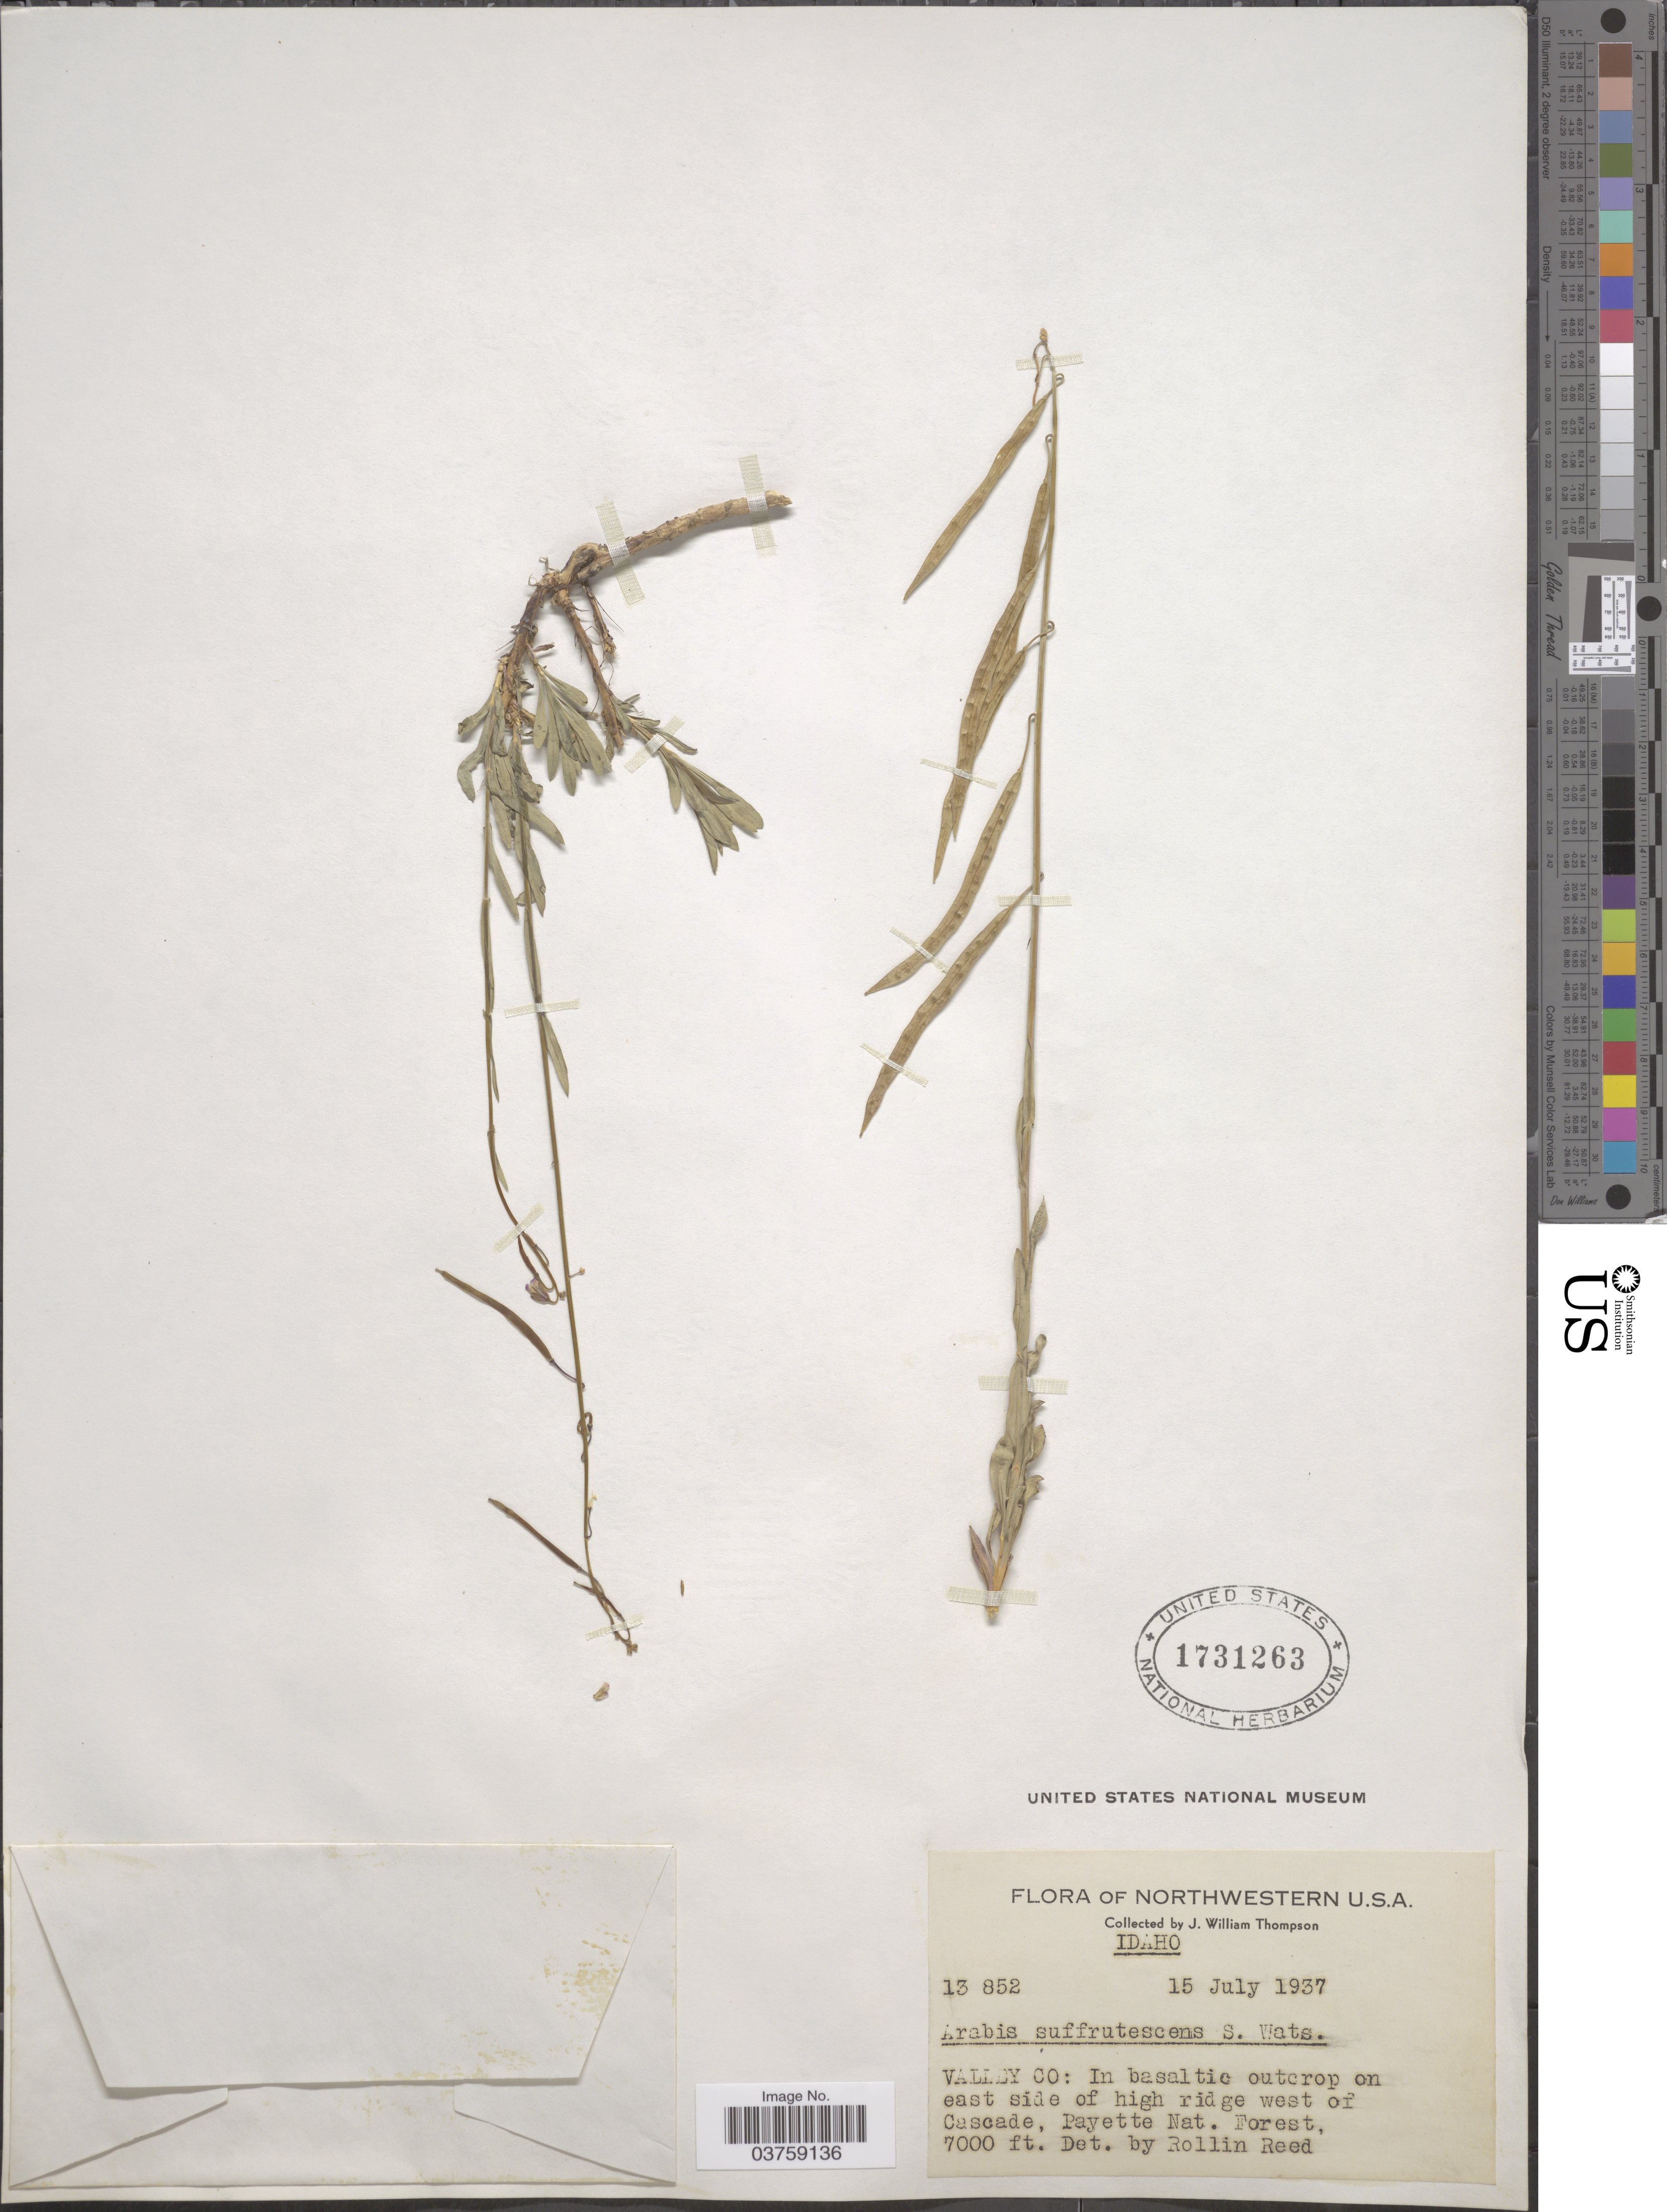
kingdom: Plantae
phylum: Tracheophyta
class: Magnoliopsida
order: Brassicales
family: Brassicaceae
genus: Arabis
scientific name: Arabis suffrutescens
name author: S. Watson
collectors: J. W. Thompson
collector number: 13 852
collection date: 1937-07-15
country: United States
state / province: Idaho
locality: Northwestern U.S.A. Valley Co: In basaltic outcrop on east side of high ridge west of Cascade, Payette Nat. Forest.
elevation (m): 2134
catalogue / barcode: US 1731263